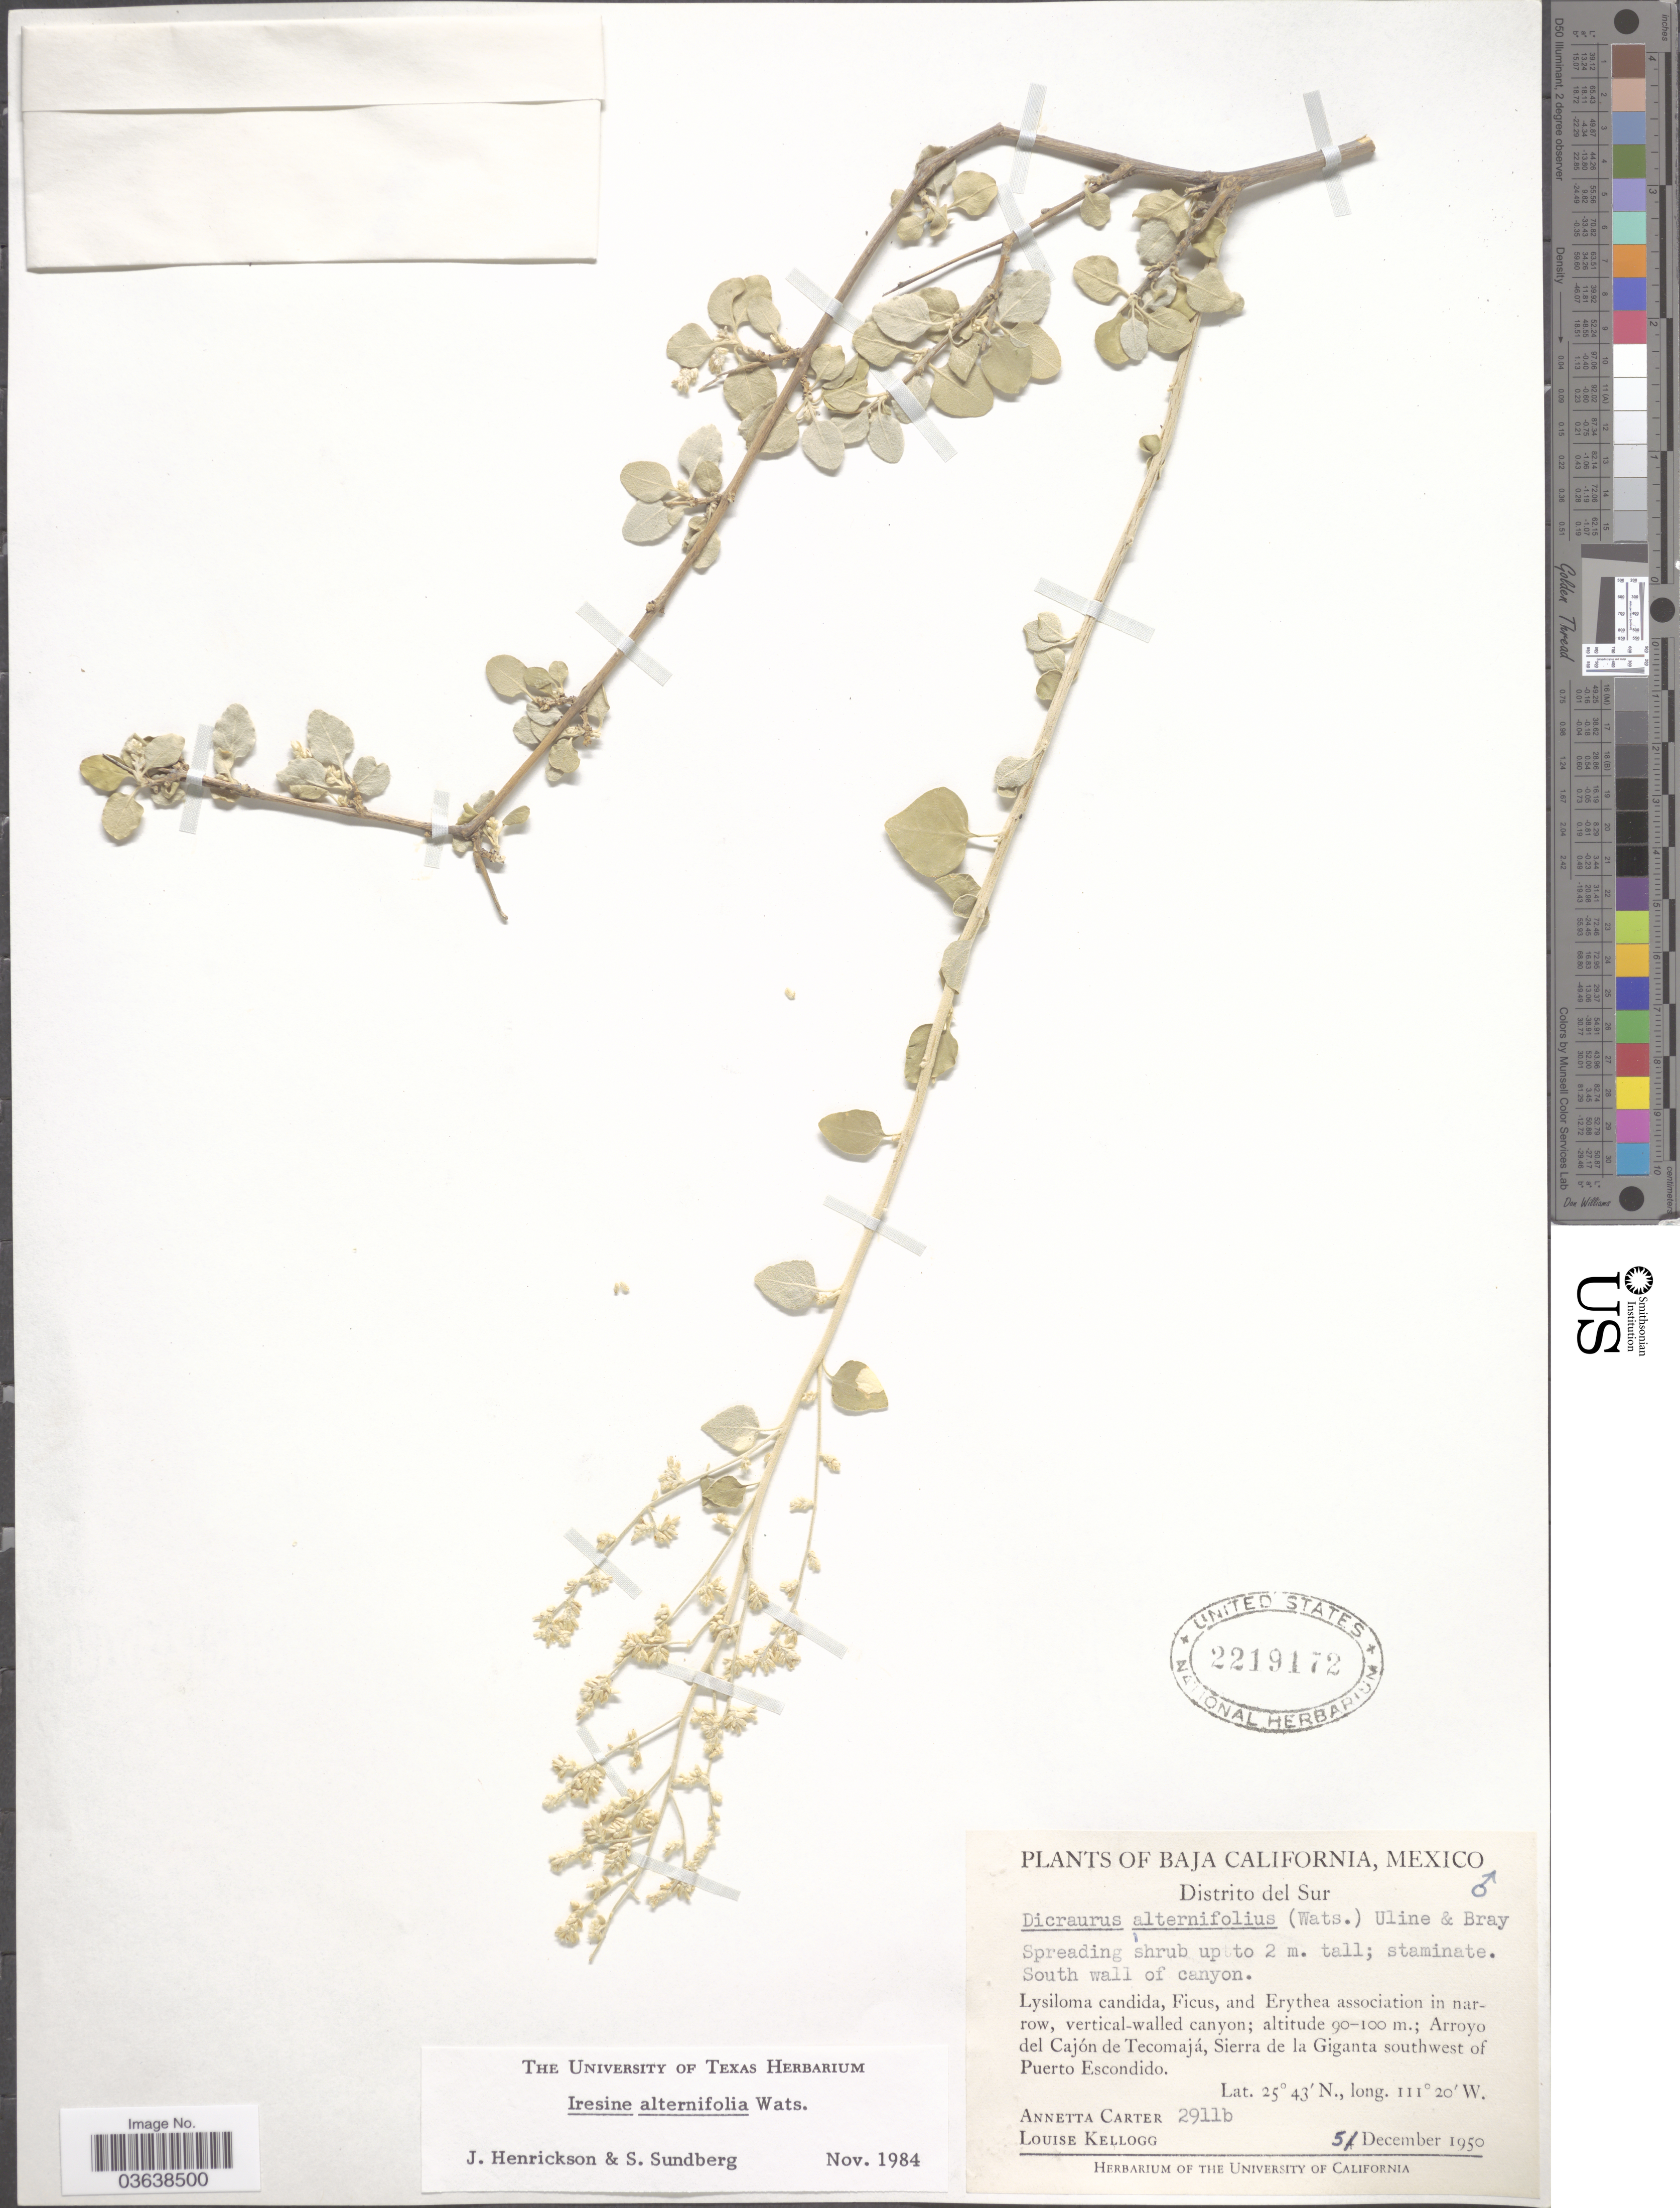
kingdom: Plantae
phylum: Tracheophyta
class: Magnoliopsida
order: Caryophyllales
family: Amaranthaceae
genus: Iresine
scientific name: Iresine alternifolia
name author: S. Watson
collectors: A. Carter & L. Kellogg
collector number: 2911b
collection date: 1950-12-05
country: Mexico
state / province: Baja California Sur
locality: Distrito del Sur. Arroyo del Cajón de Tecomajá, Sierra de la Giganta southwest of Puerto Escondido.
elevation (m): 90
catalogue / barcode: US 2219172